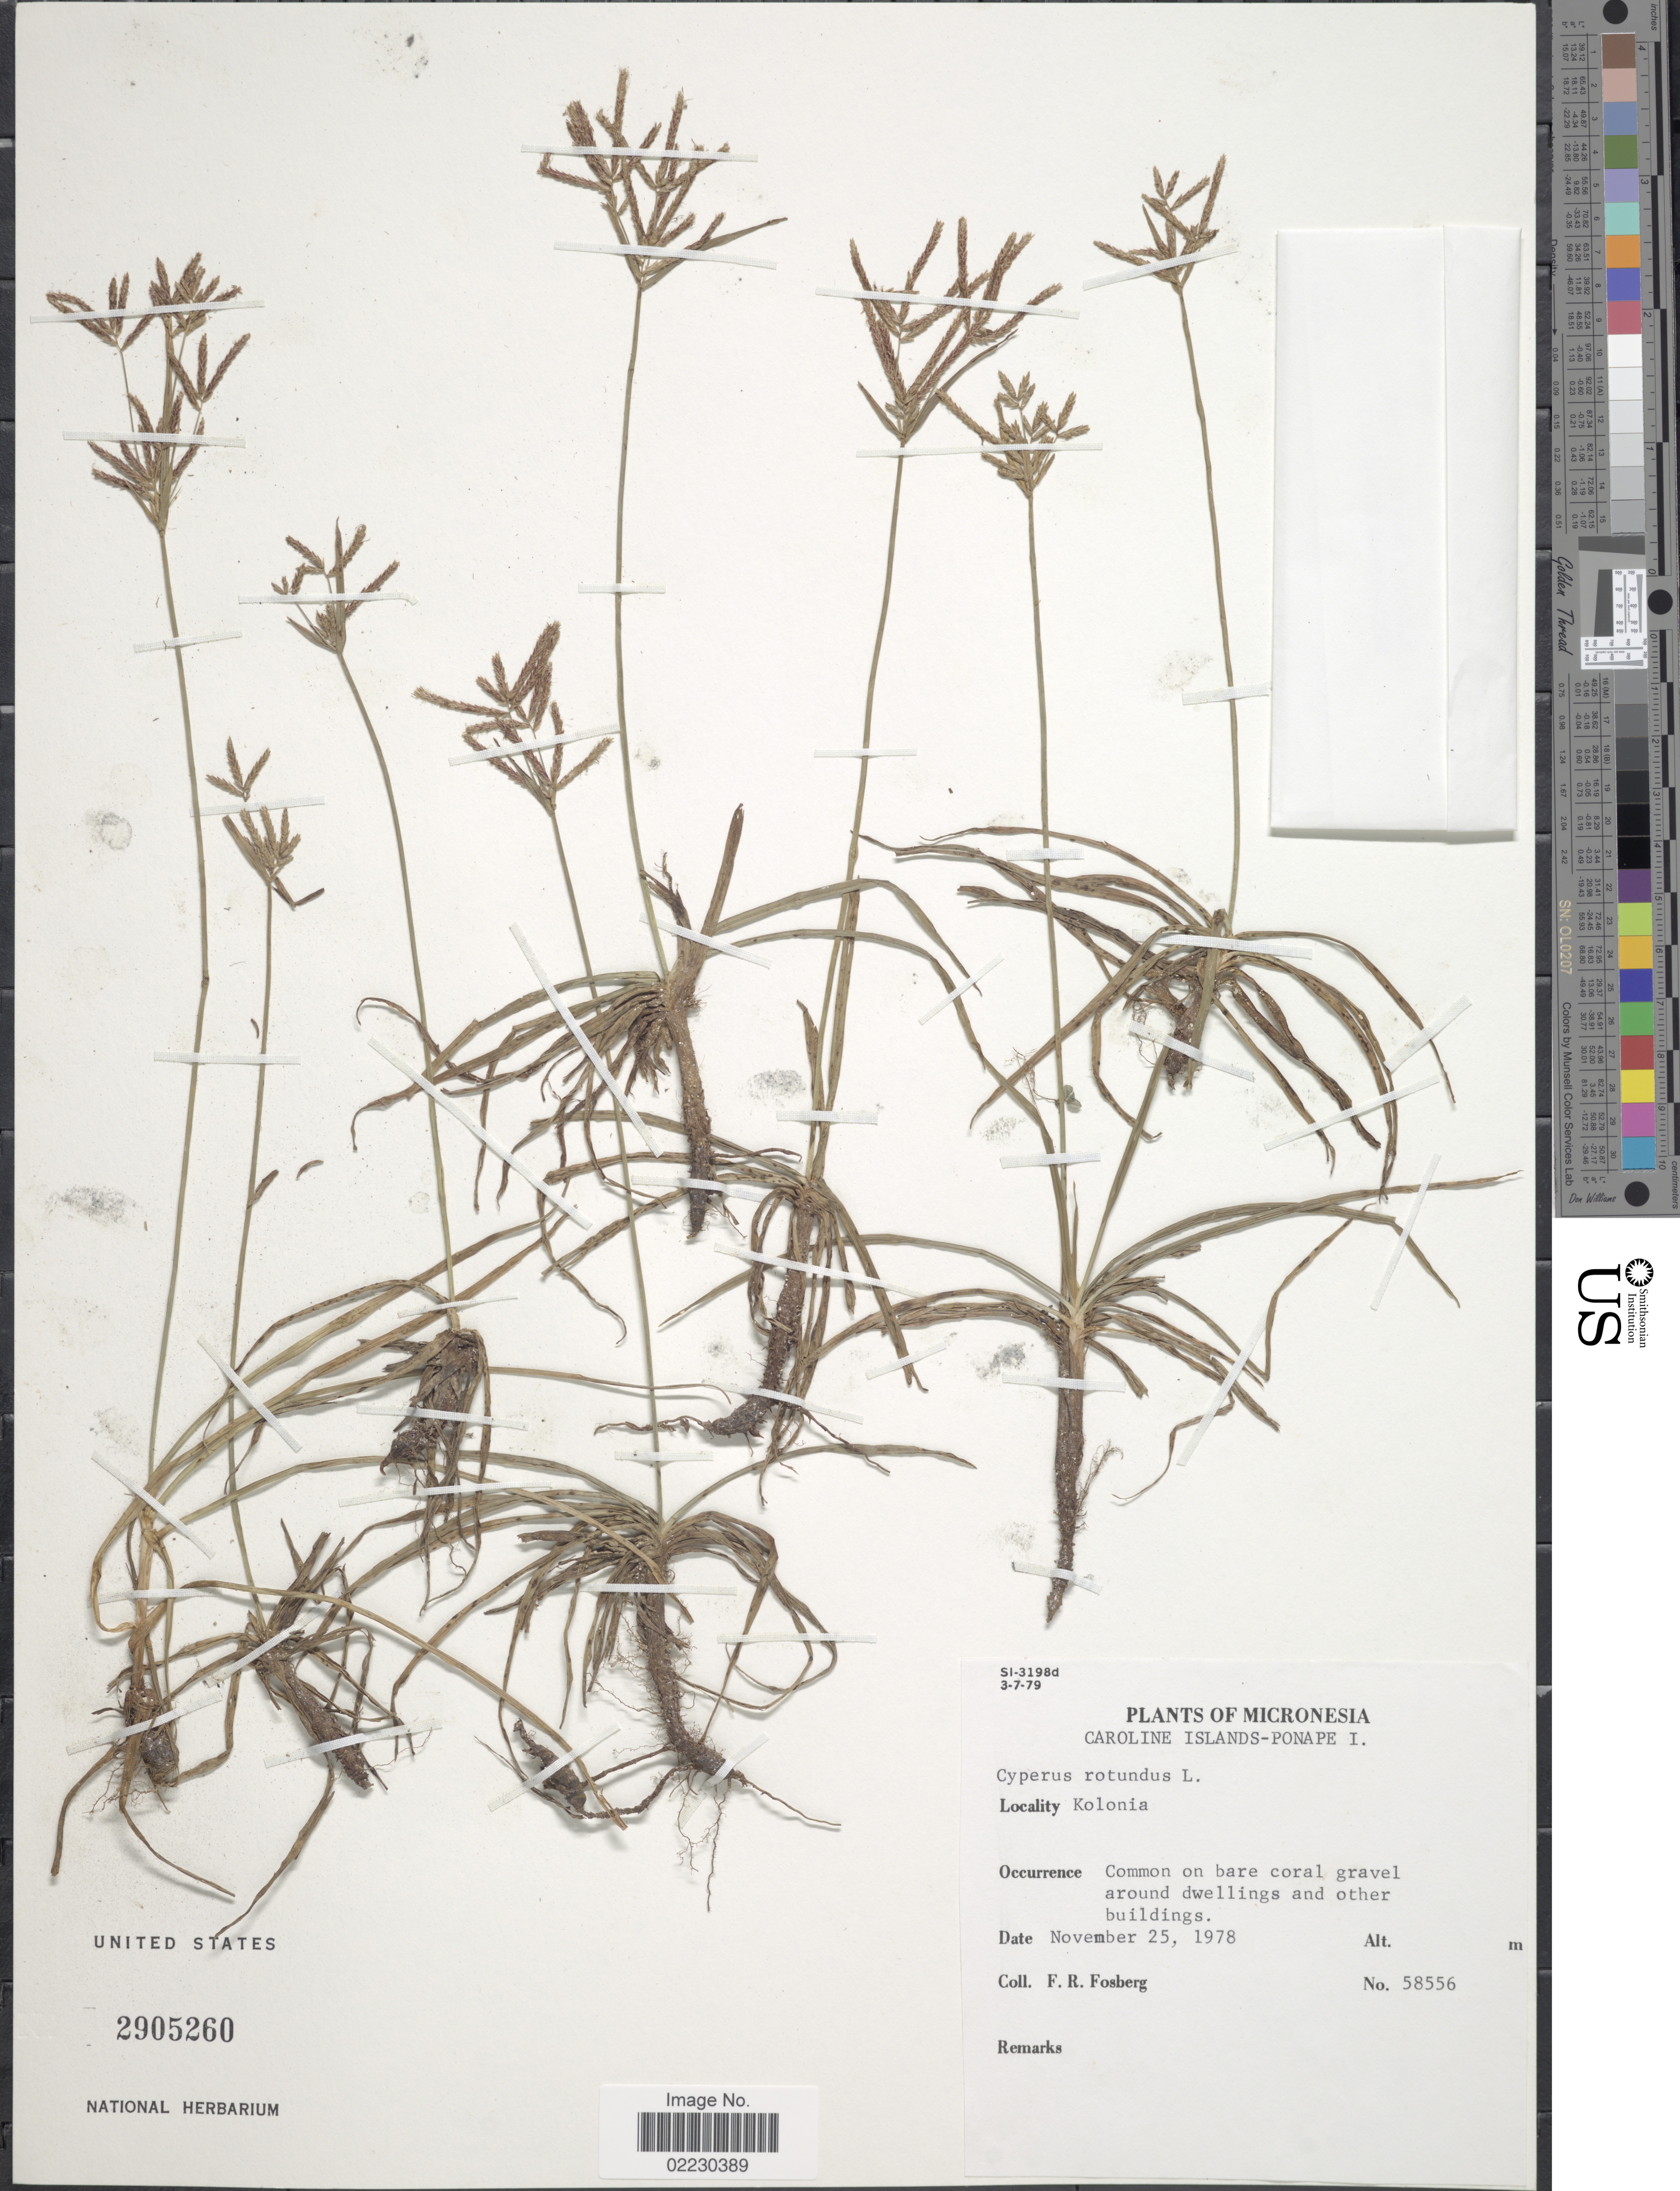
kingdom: Plantae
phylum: Tracheophyta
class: Liliopsida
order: Poales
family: Cyperaceae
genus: Cyperus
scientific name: Cyperus rotundus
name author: L.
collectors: F. R. Fosberg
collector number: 58556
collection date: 1978-11-25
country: Micronesia, Federated States of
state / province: Pohnpei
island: Pohnpei [Ponape]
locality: Micronesia, Caroline Islands - Ponape I., Kolonia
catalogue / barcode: US 2905260